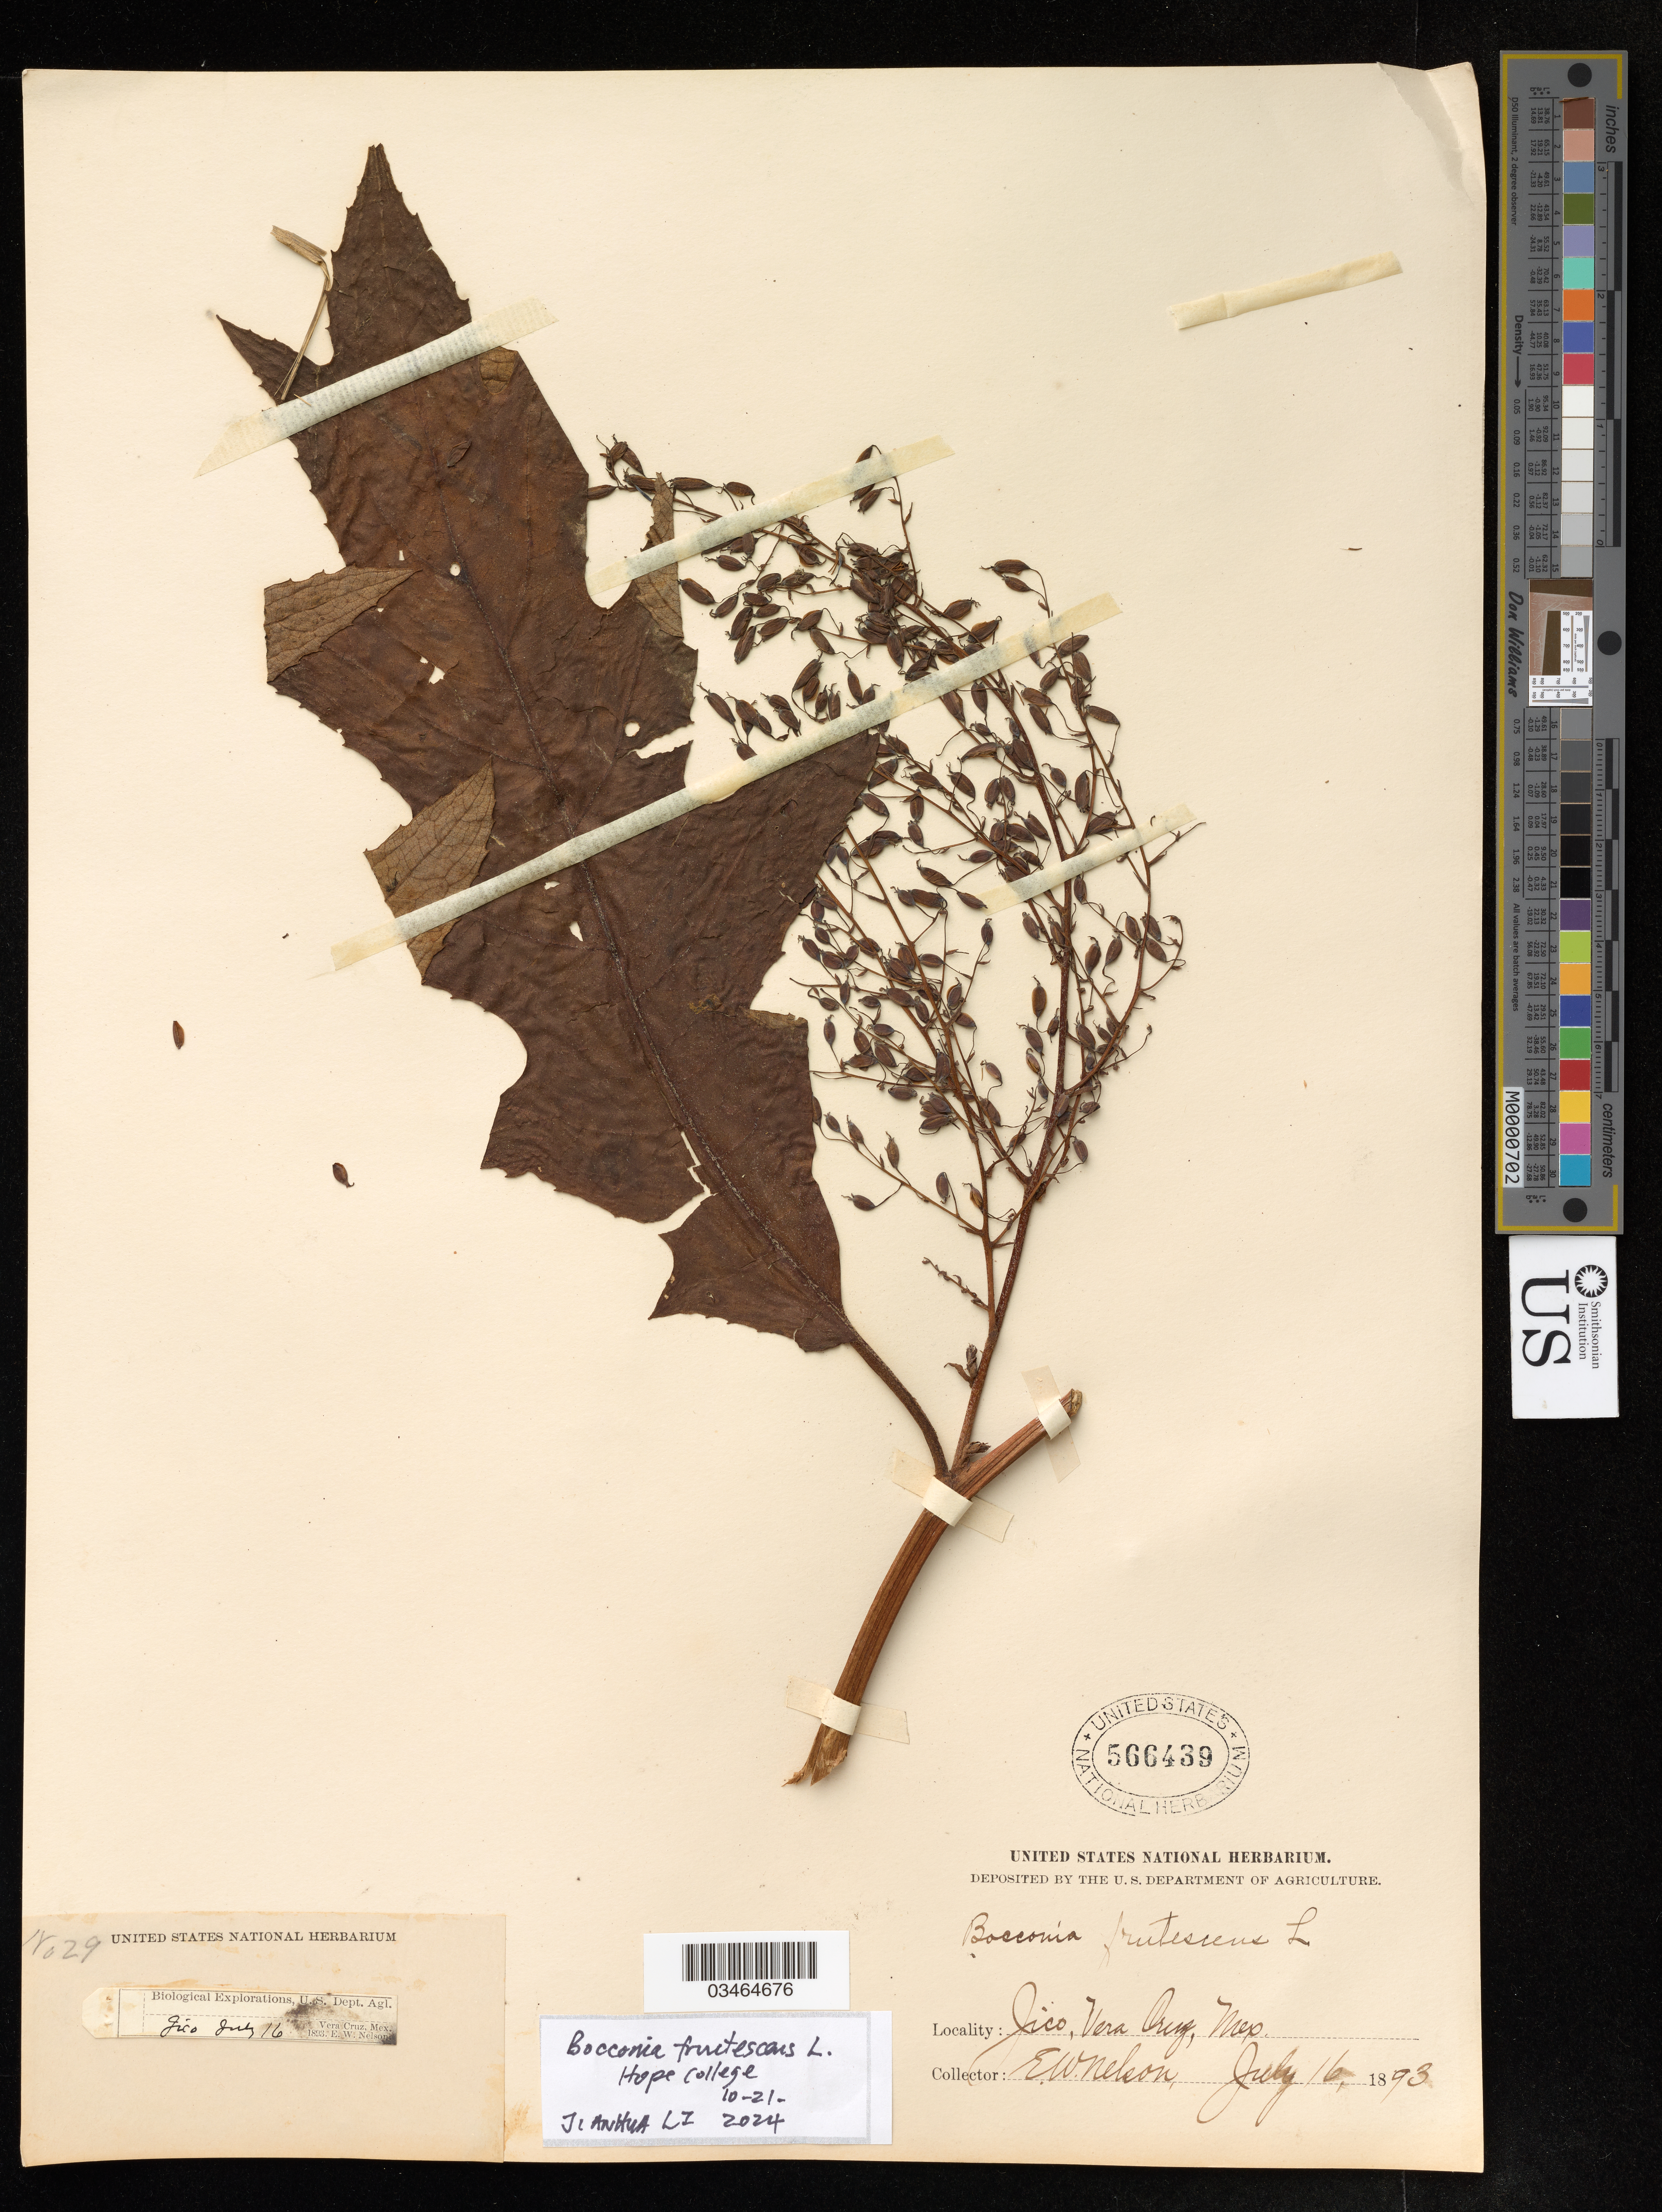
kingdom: Plantae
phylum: Tracheophyta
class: Magnoliopsida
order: Ranunculales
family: Papaveraceae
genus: Bocconia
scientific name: Bocconia frutescens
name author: L.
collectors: E. W. Nelson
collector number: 566439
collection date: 1893-07-16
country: Mexico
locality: Sico, Vera Cruz.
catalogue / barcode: US 566439